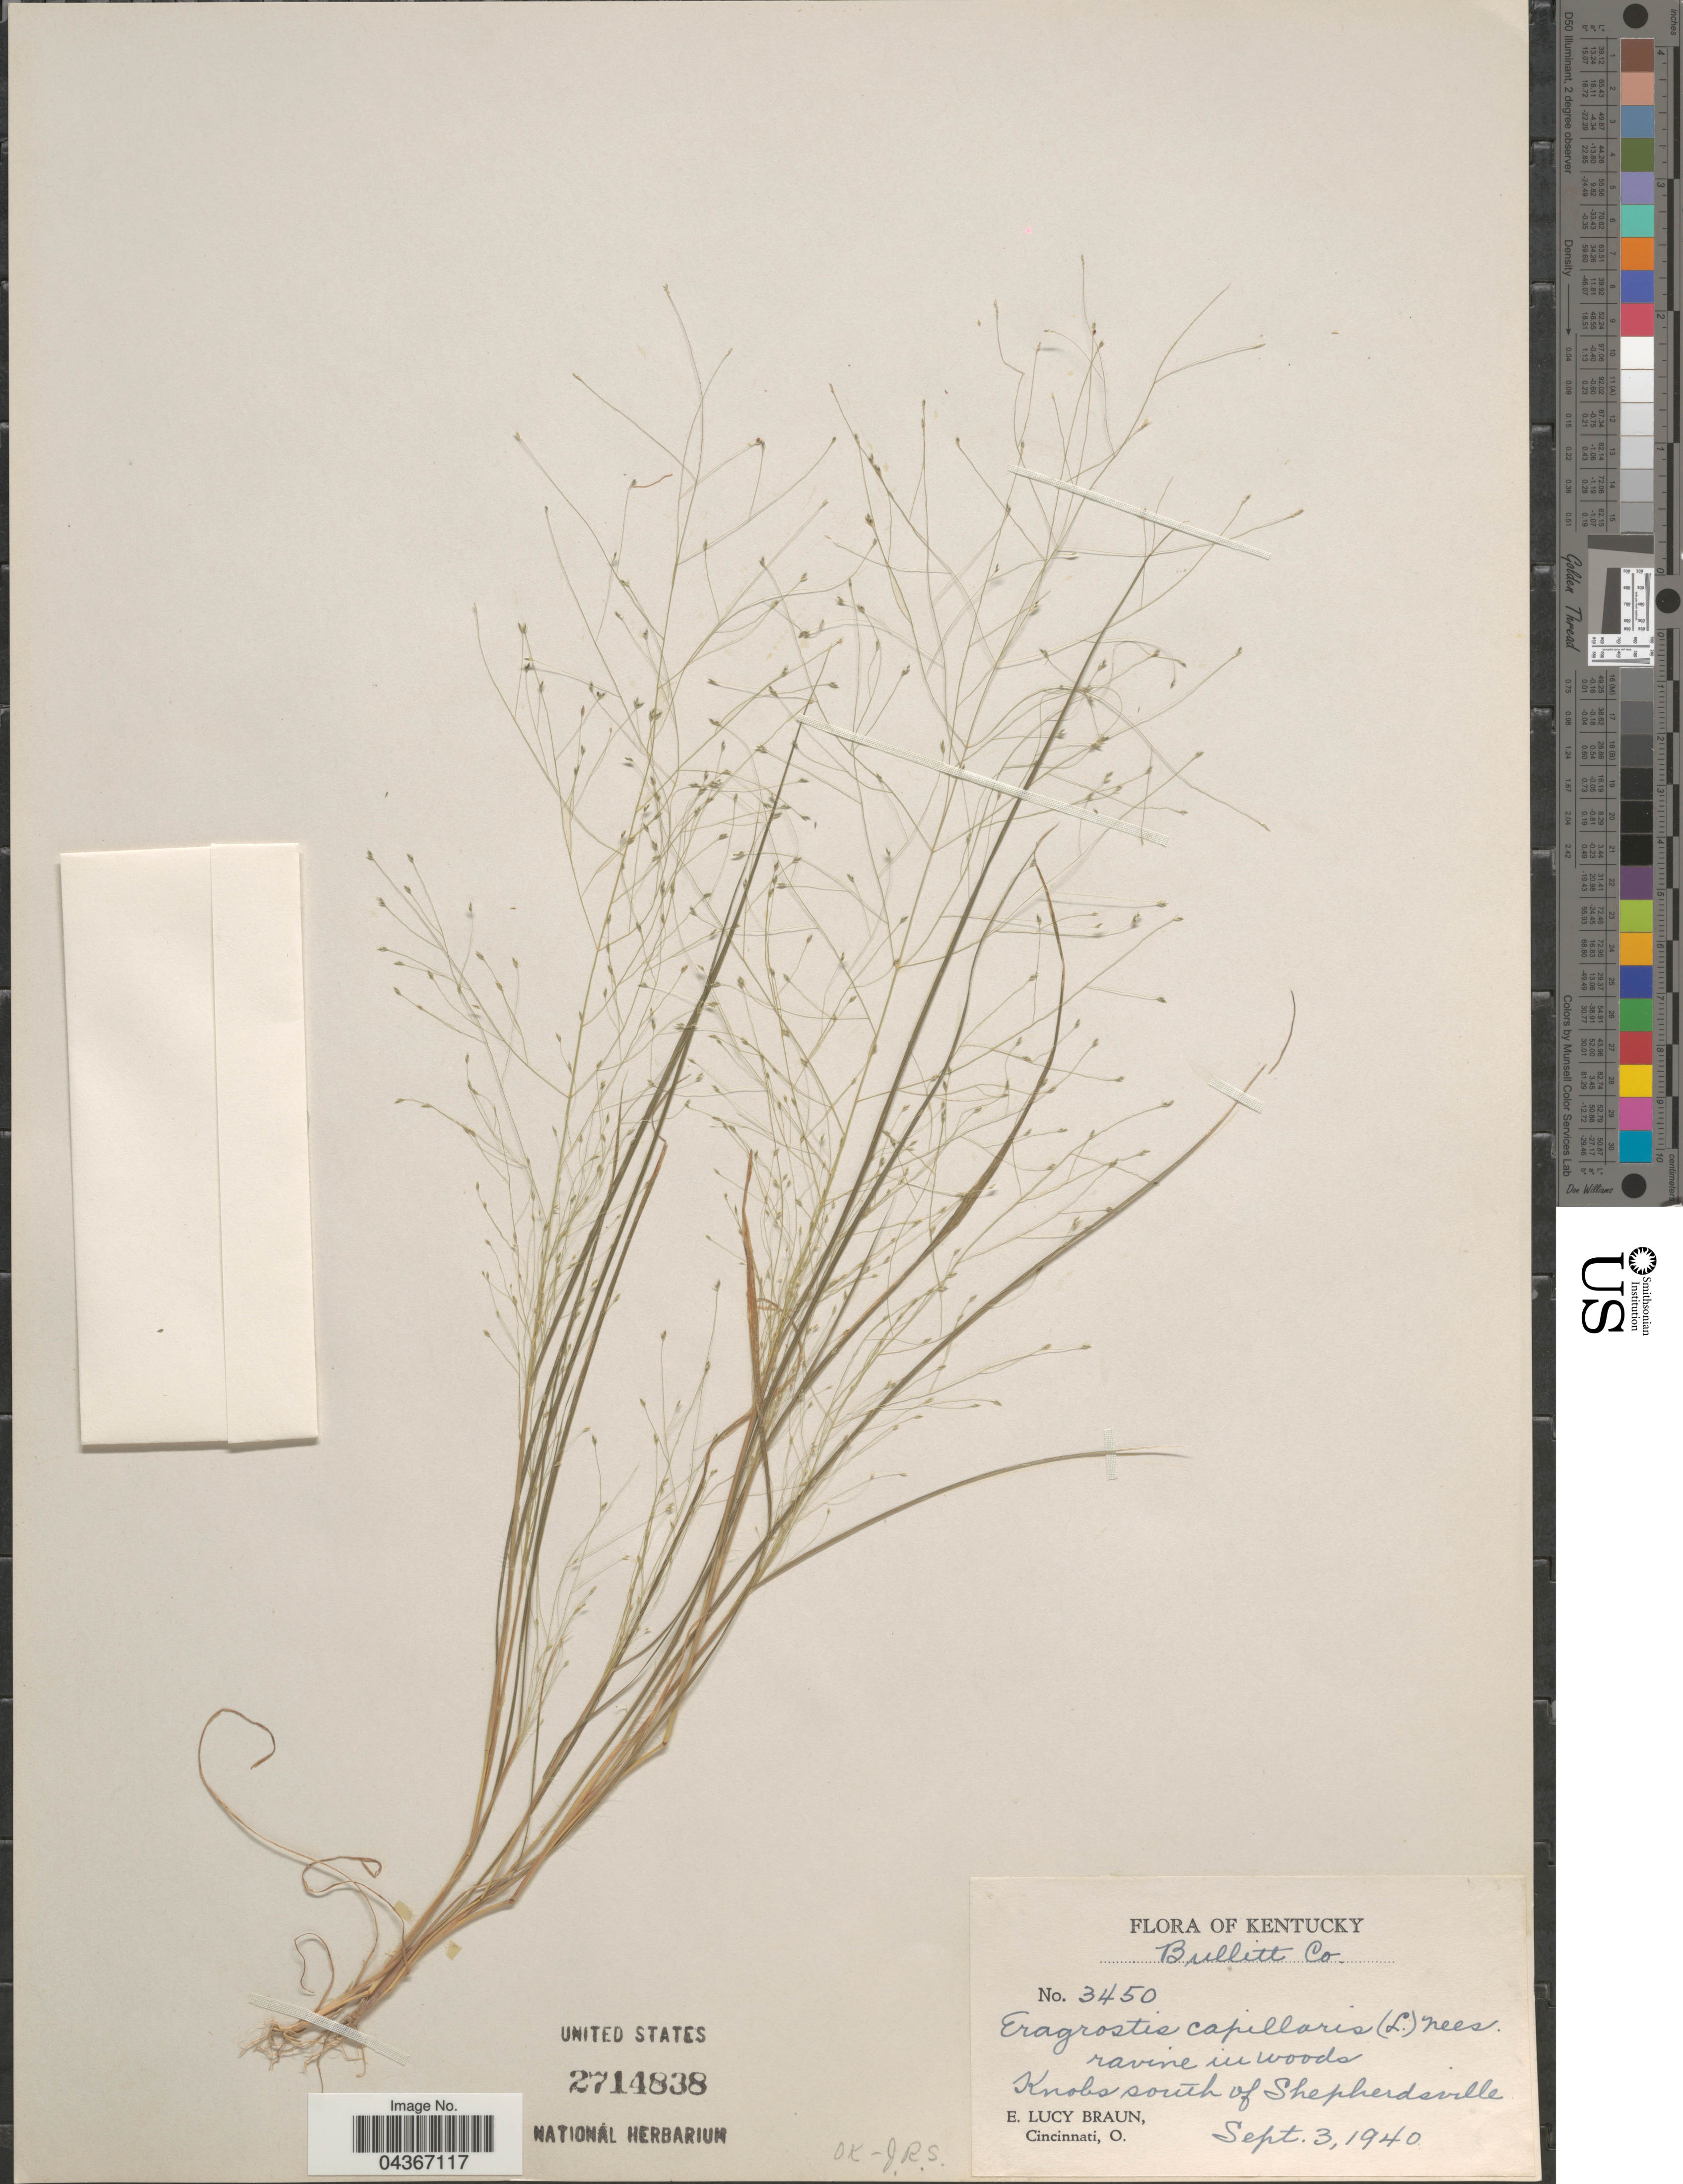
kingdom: Plantae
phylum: Tracheophyta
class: Liliopsida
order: Poales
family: Poaceae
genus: Eragrostis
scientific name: Eragrostis capillaris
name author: (L.) Nees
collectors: E. L. Braun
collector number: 3450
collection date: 1940-09-03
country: United States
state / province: Kentucky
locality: Bullitt Co. Ravine in woods. Knobs south of Shepherdsville.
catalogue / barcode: US 2714838